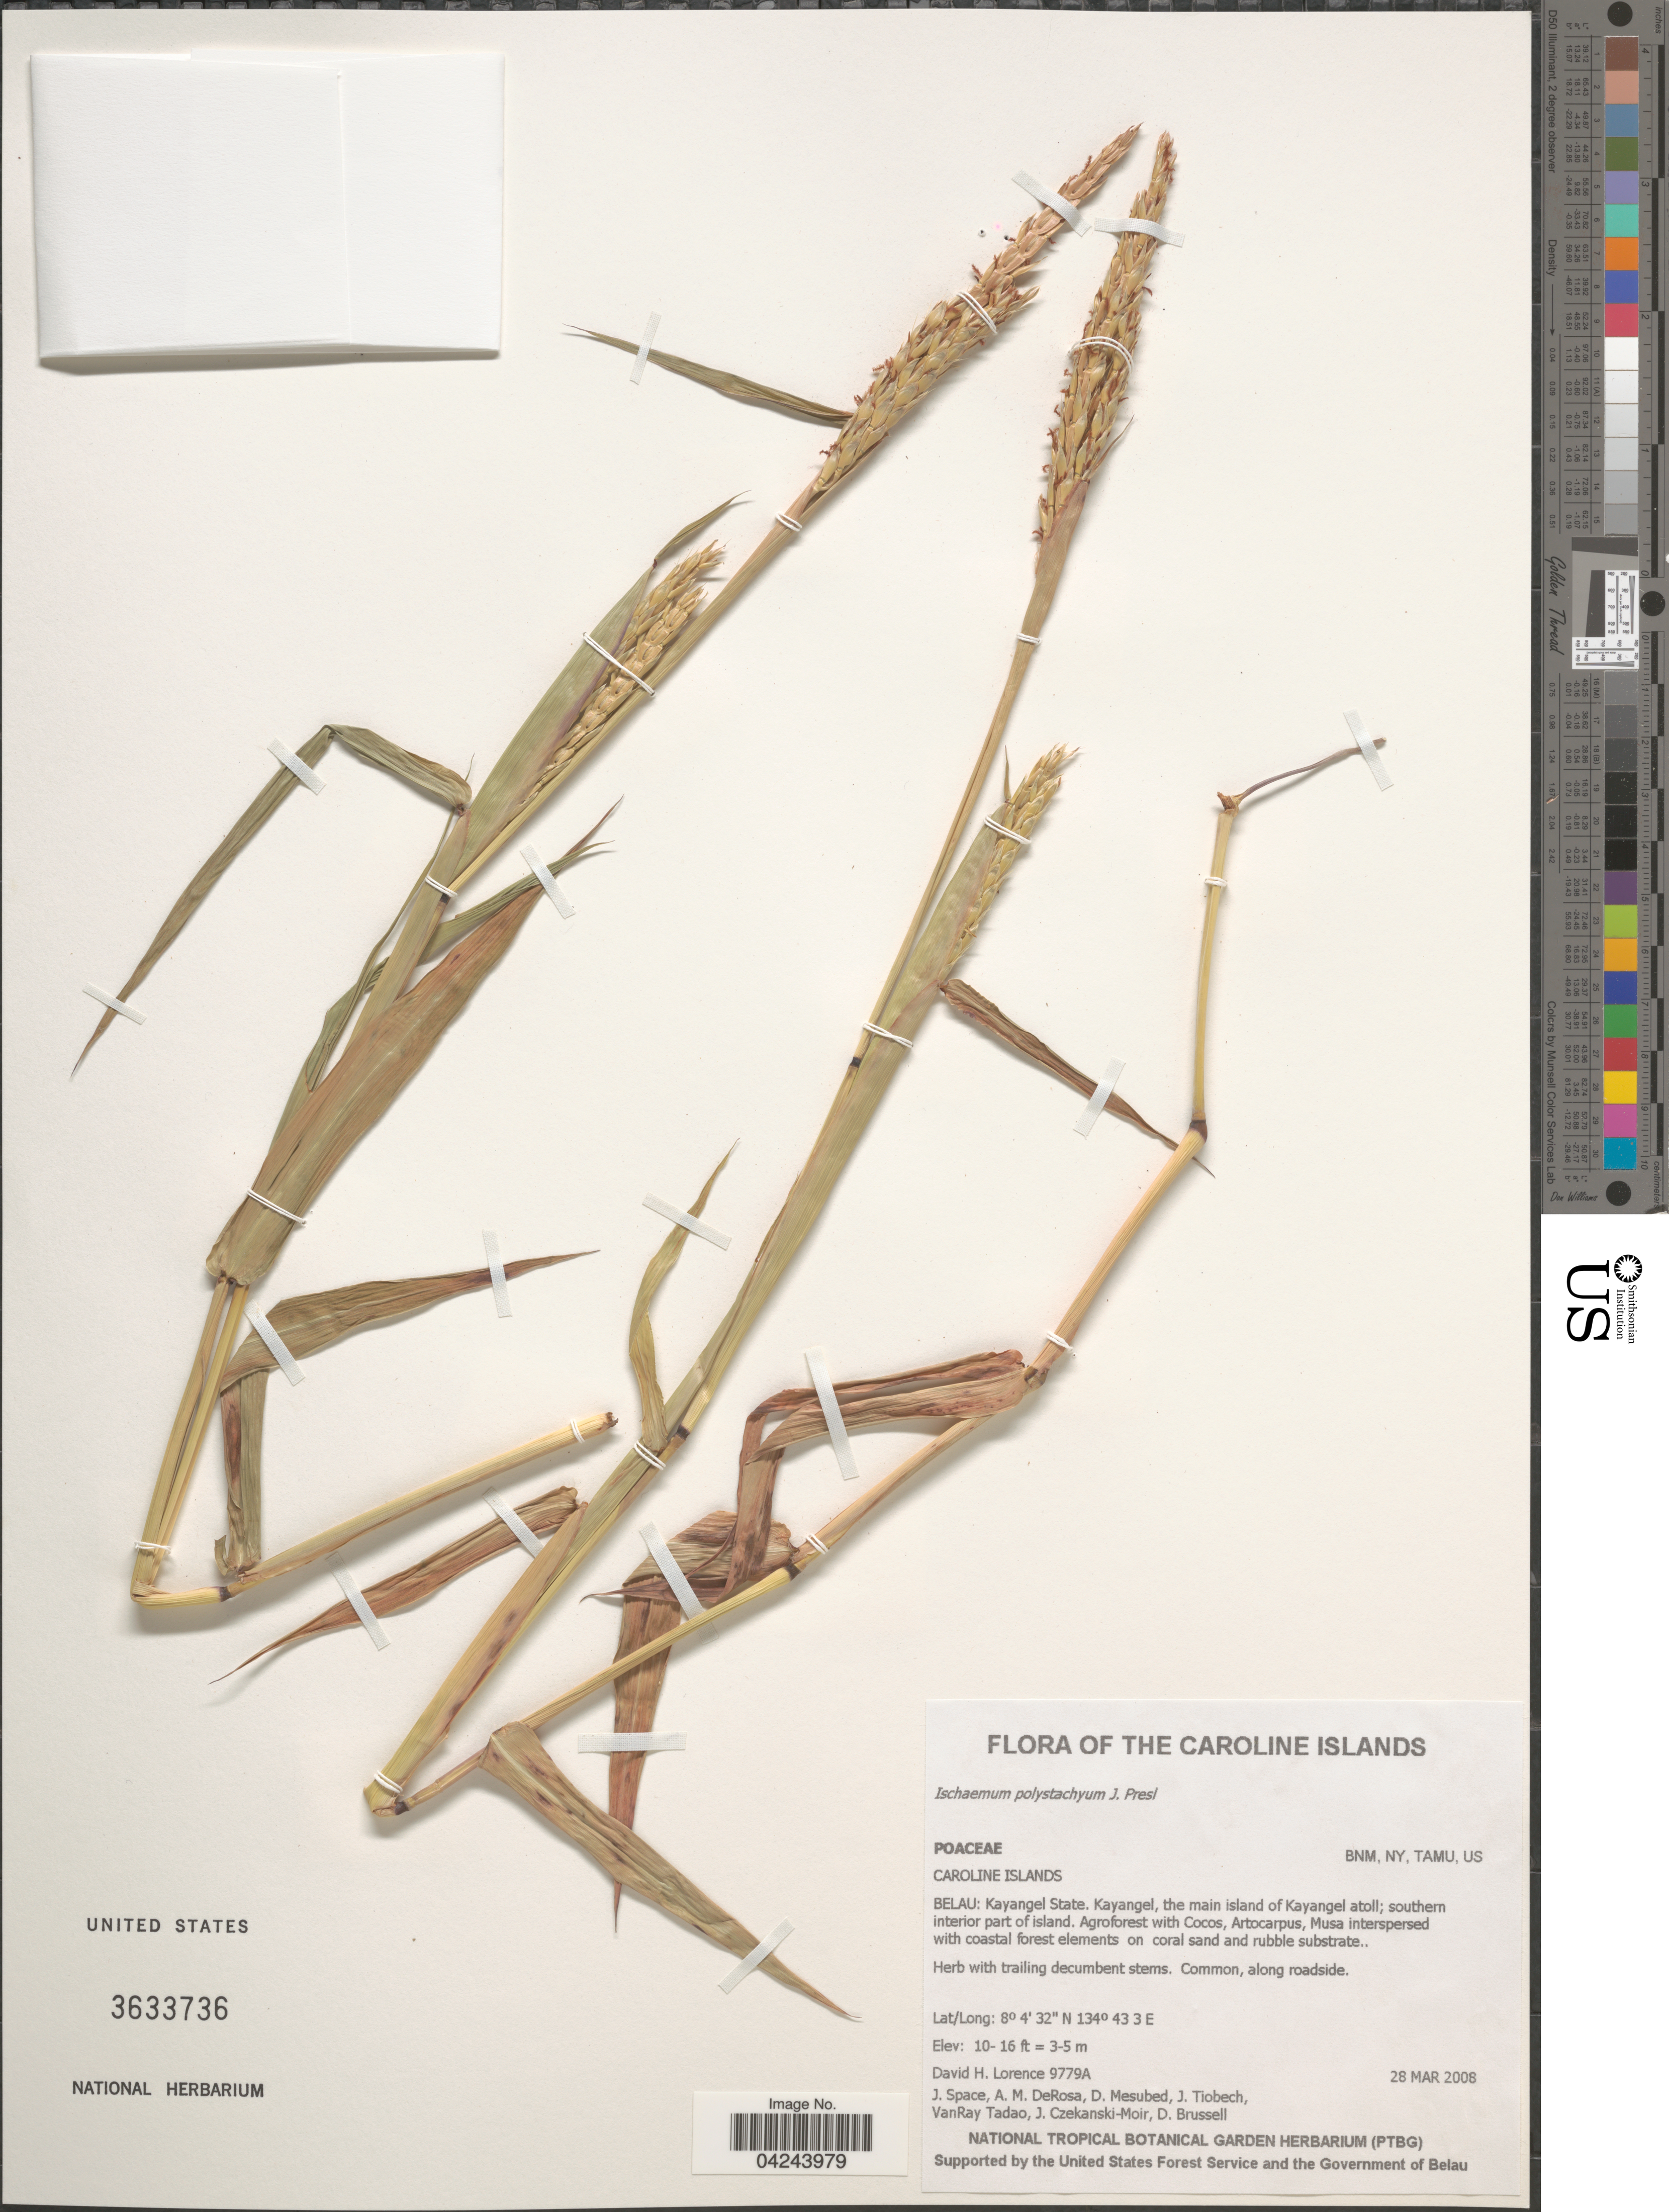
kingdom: Plantae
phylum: Tracheophyta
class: Liliopsida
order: Poales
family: Poaceae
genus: Ischaemum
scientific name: Ischaemum polystachyum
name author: J. Presl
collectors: D. Lorence, J. Space, A. De Rosa, D. Mesubed & et al.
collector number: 9779A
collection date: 2008-03-28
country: Palau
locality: The Caroline Islands. Kayangel State. kayangel, the main island of Kayangel atoll; southern interior part of island.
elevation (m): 3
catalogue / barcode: US 3633736